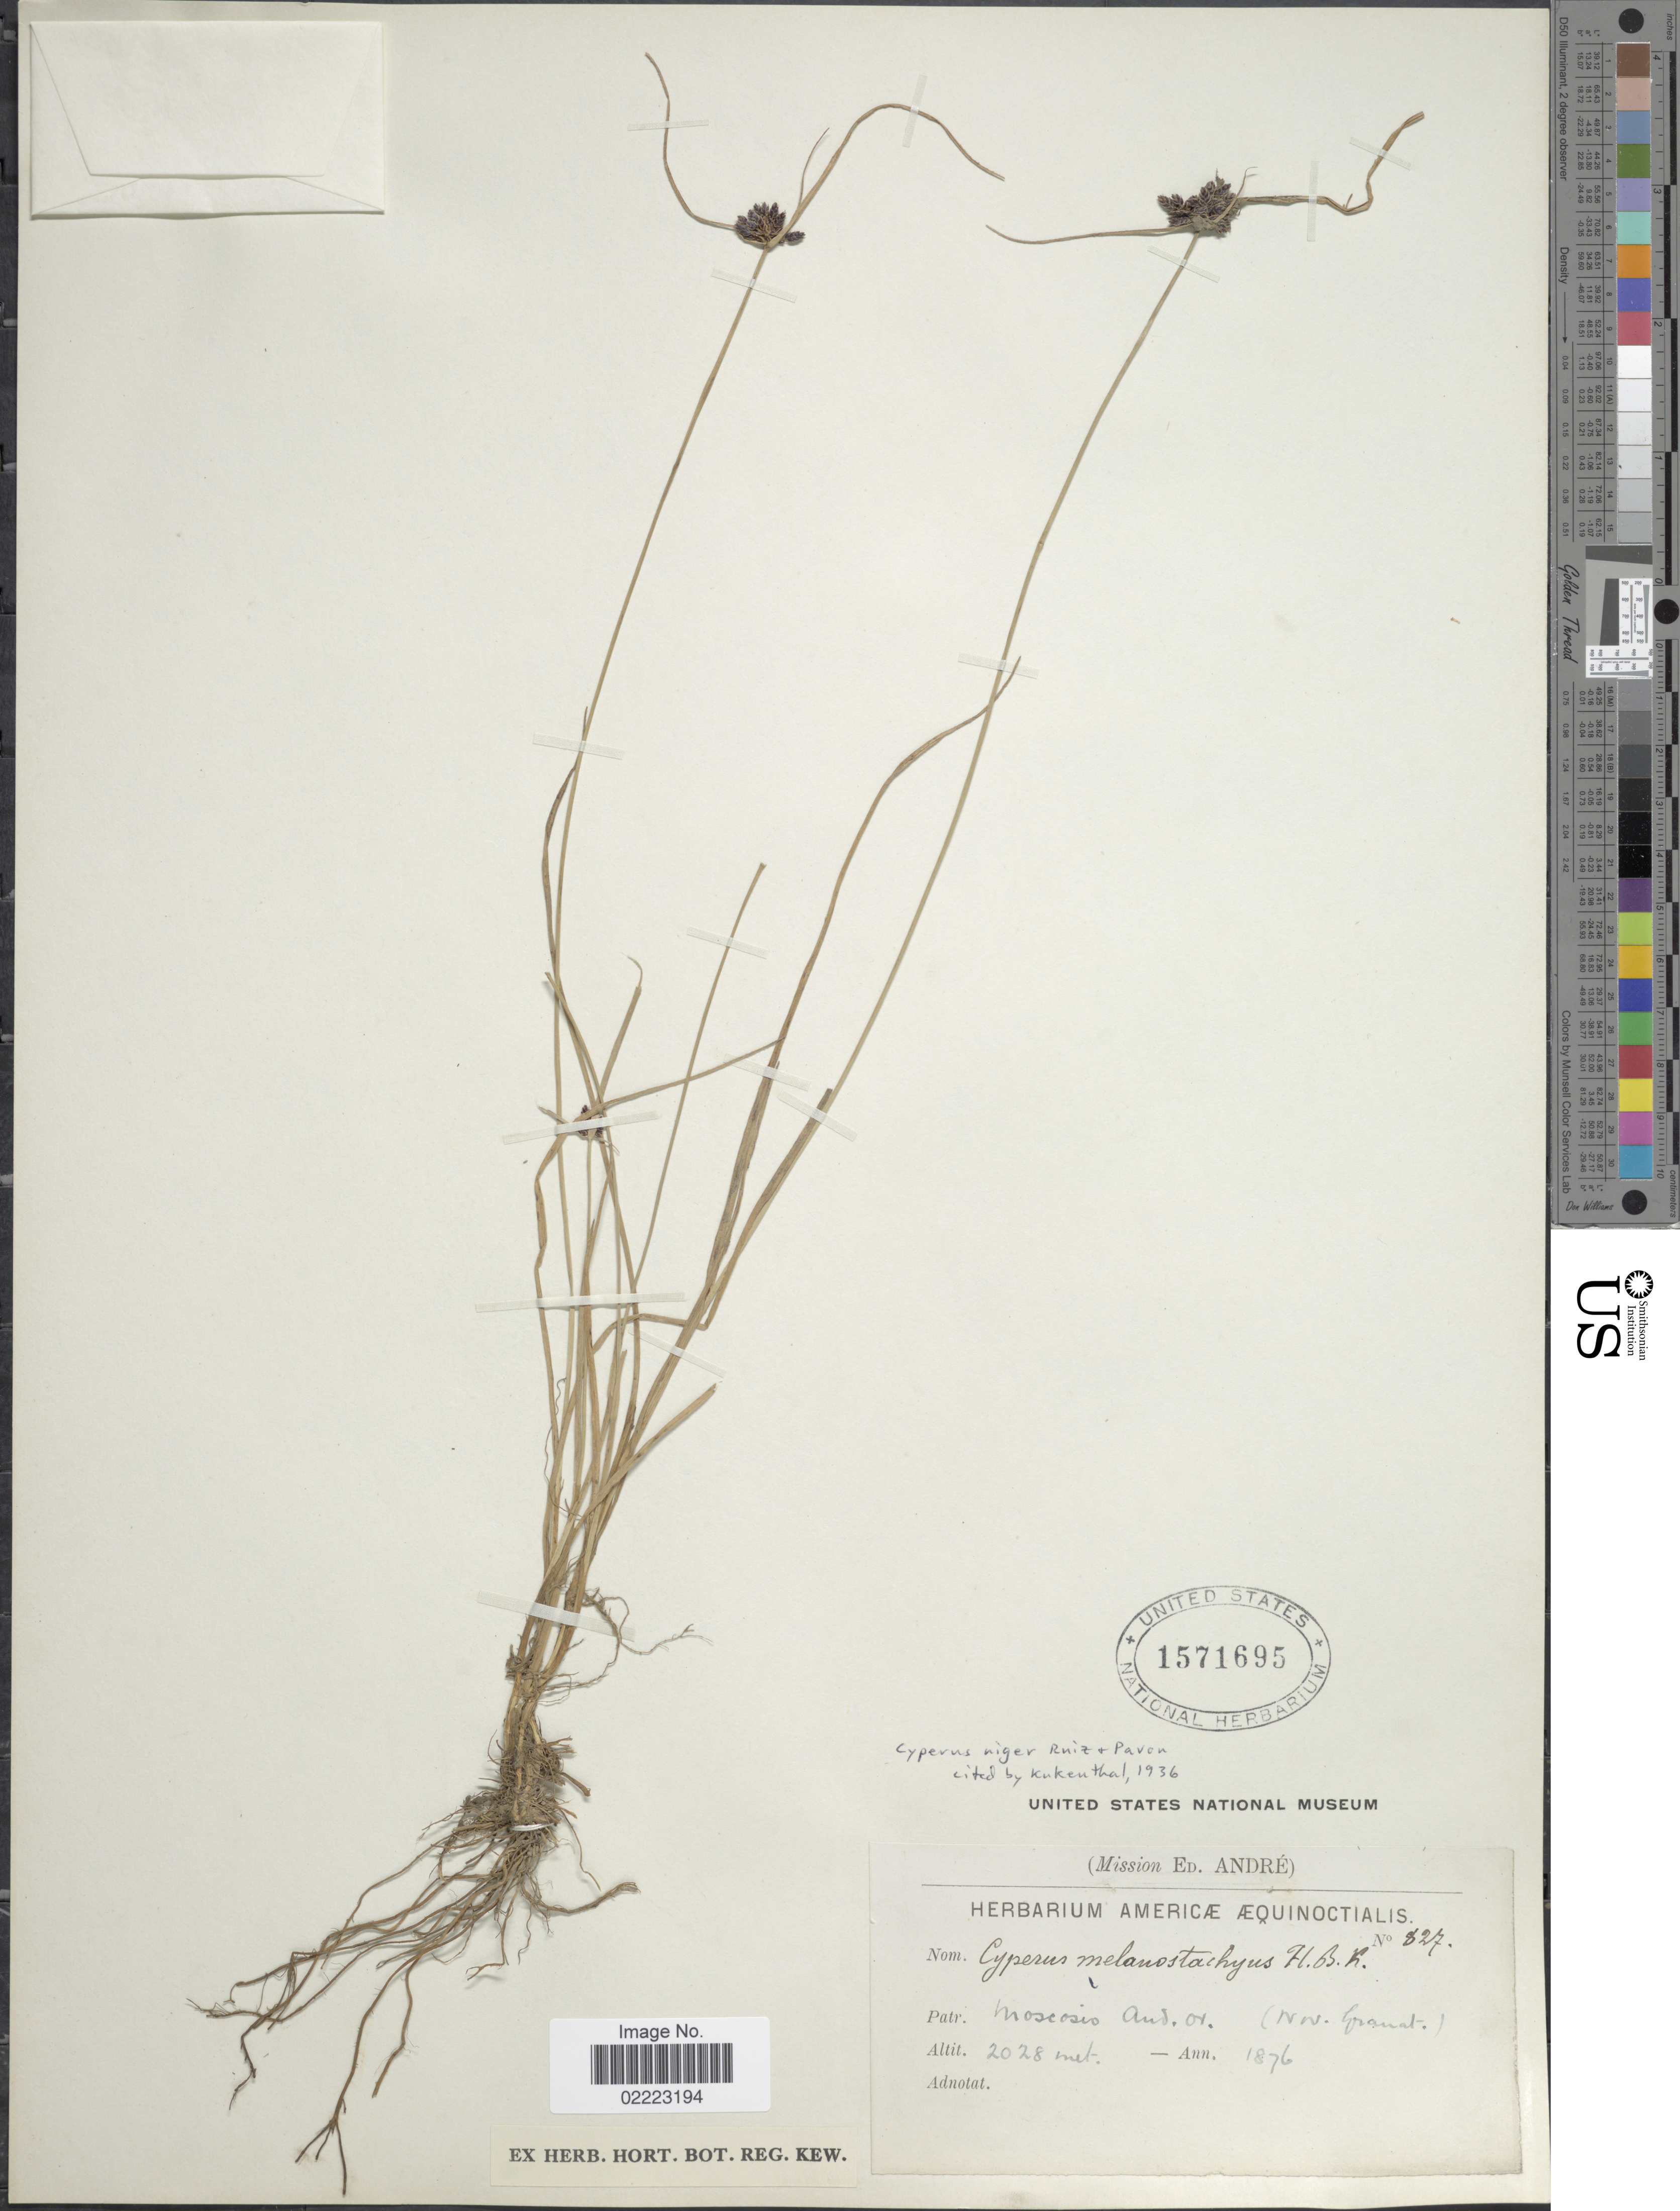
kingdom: Plantae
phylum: Tracheophyta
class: Liliopsida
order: Poales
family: Cyperaceae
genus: Cyperus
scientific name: Cyperus niger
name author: Ruiz & Pav.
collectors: E. Andre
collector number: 827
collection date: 1876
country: Colombia (?)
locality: Moscosio, And Or. (N W Granat.)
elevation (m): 2028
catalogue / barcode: US 1571695